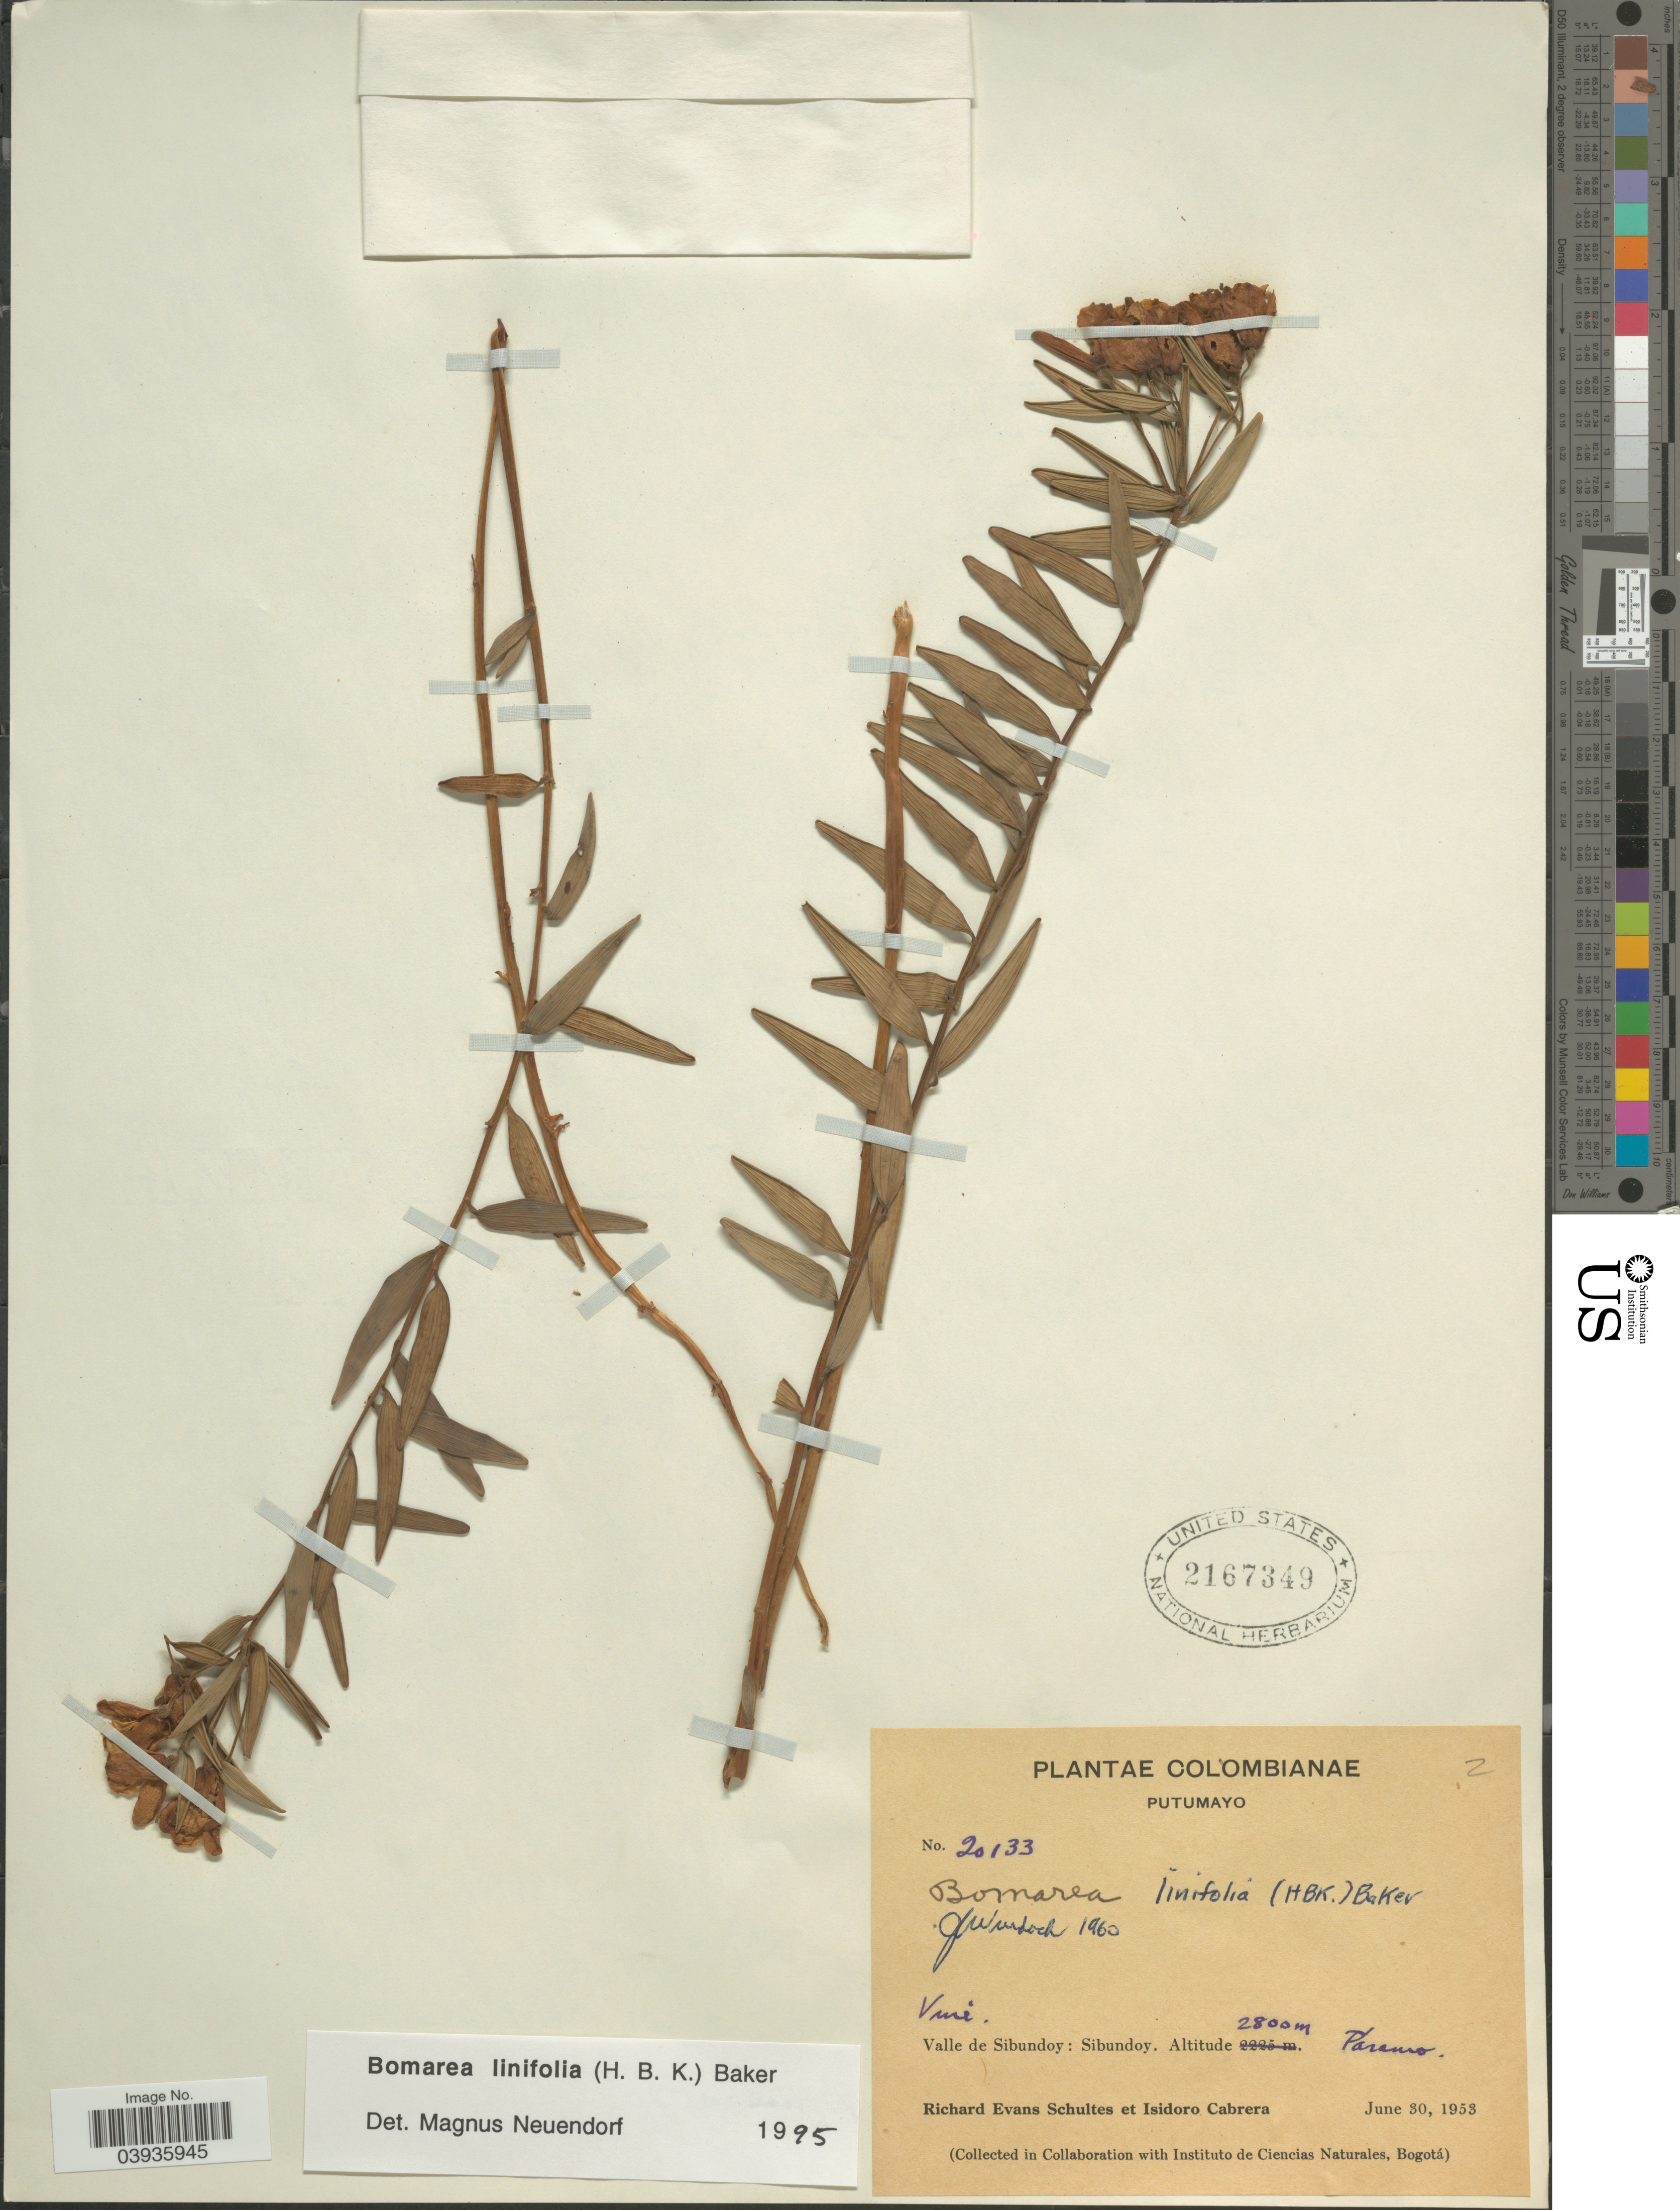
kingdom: Plantae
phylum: Tracheophyta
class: Liliopsida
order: Liliales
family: Alstroemeriaceae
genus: Bomarea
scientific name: Bomarea linifolia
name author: (Kunth) Baker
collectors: R. E. Schultes & I. Cabrera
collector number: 20133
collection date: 1953-06-30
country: Colombia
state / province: Putumayo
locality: Valle de Sibundoy: Sibundoy.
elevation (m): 2800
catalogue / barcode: US 2167349